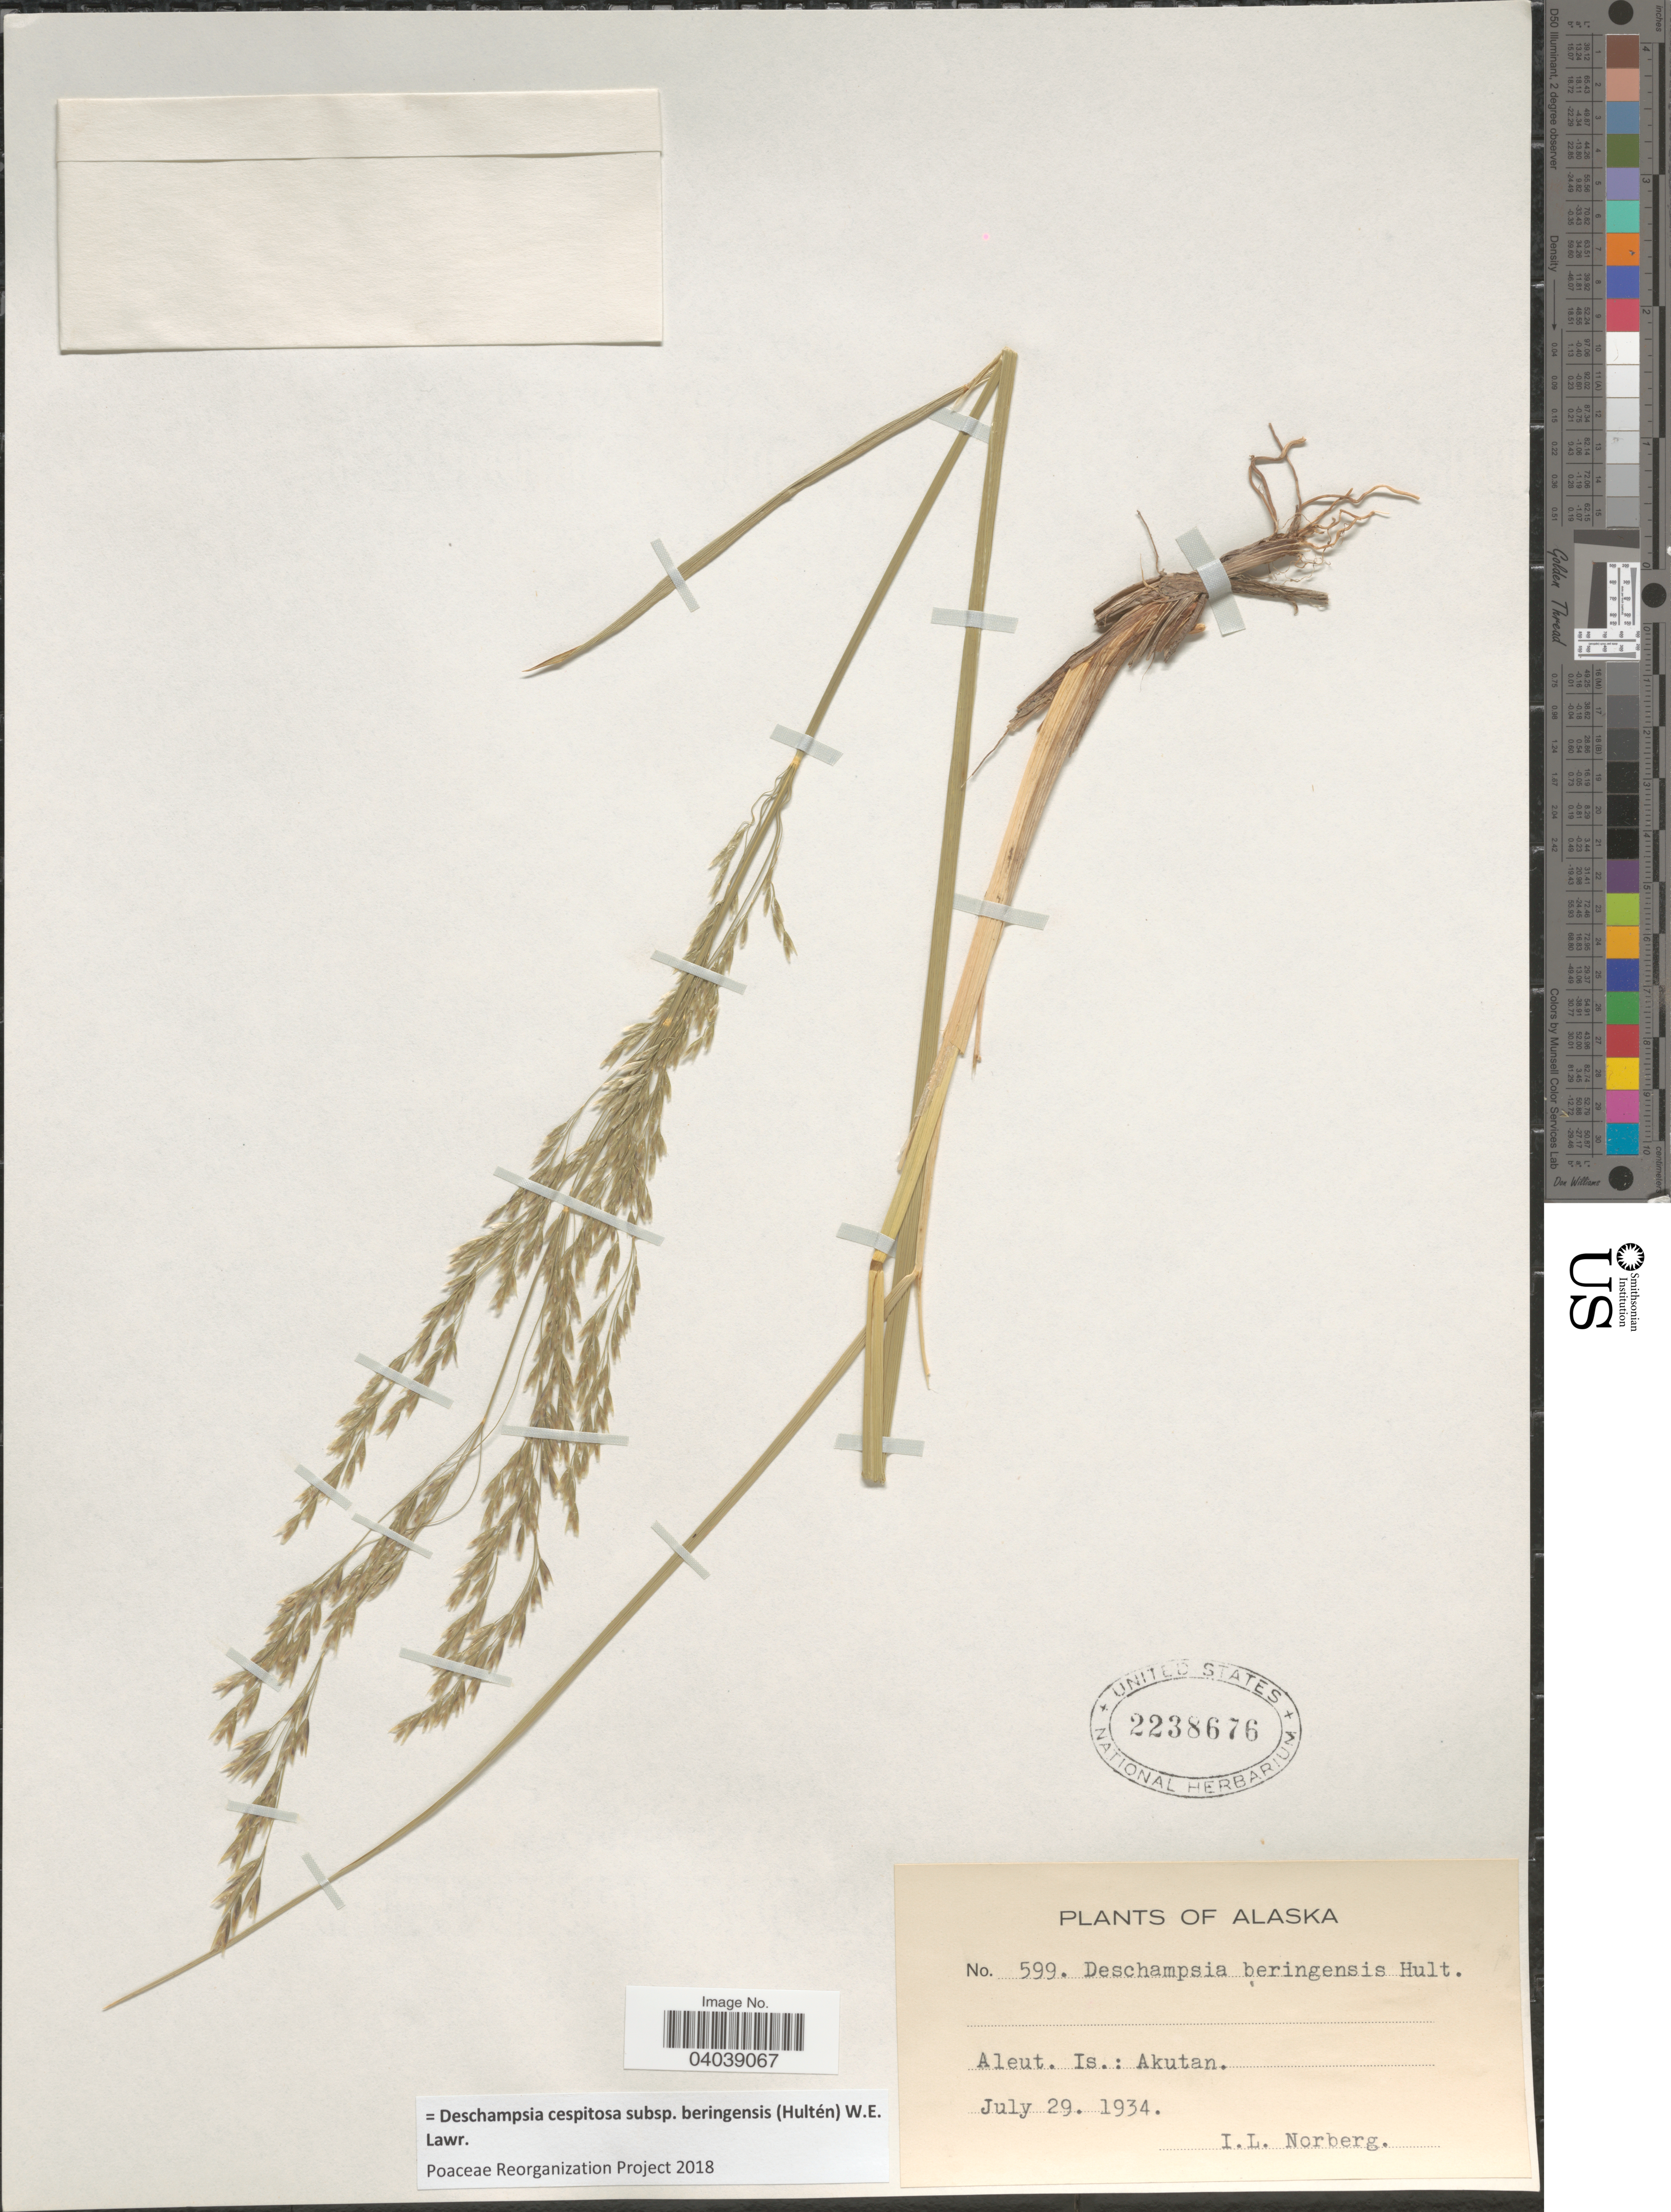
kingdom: Plantae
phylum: Tracheophyta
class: Liliopsida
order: Poales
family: Poaceae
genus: Deschampsia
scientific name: Deschampsia cespitosa subsp. beringensis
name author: (Hultén) Lawrence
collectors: I. Norberg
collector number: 599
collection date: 1934-07-29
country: United States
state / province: Alaska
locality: Aleut. Is.: Akutan.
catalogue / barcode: US 2238676